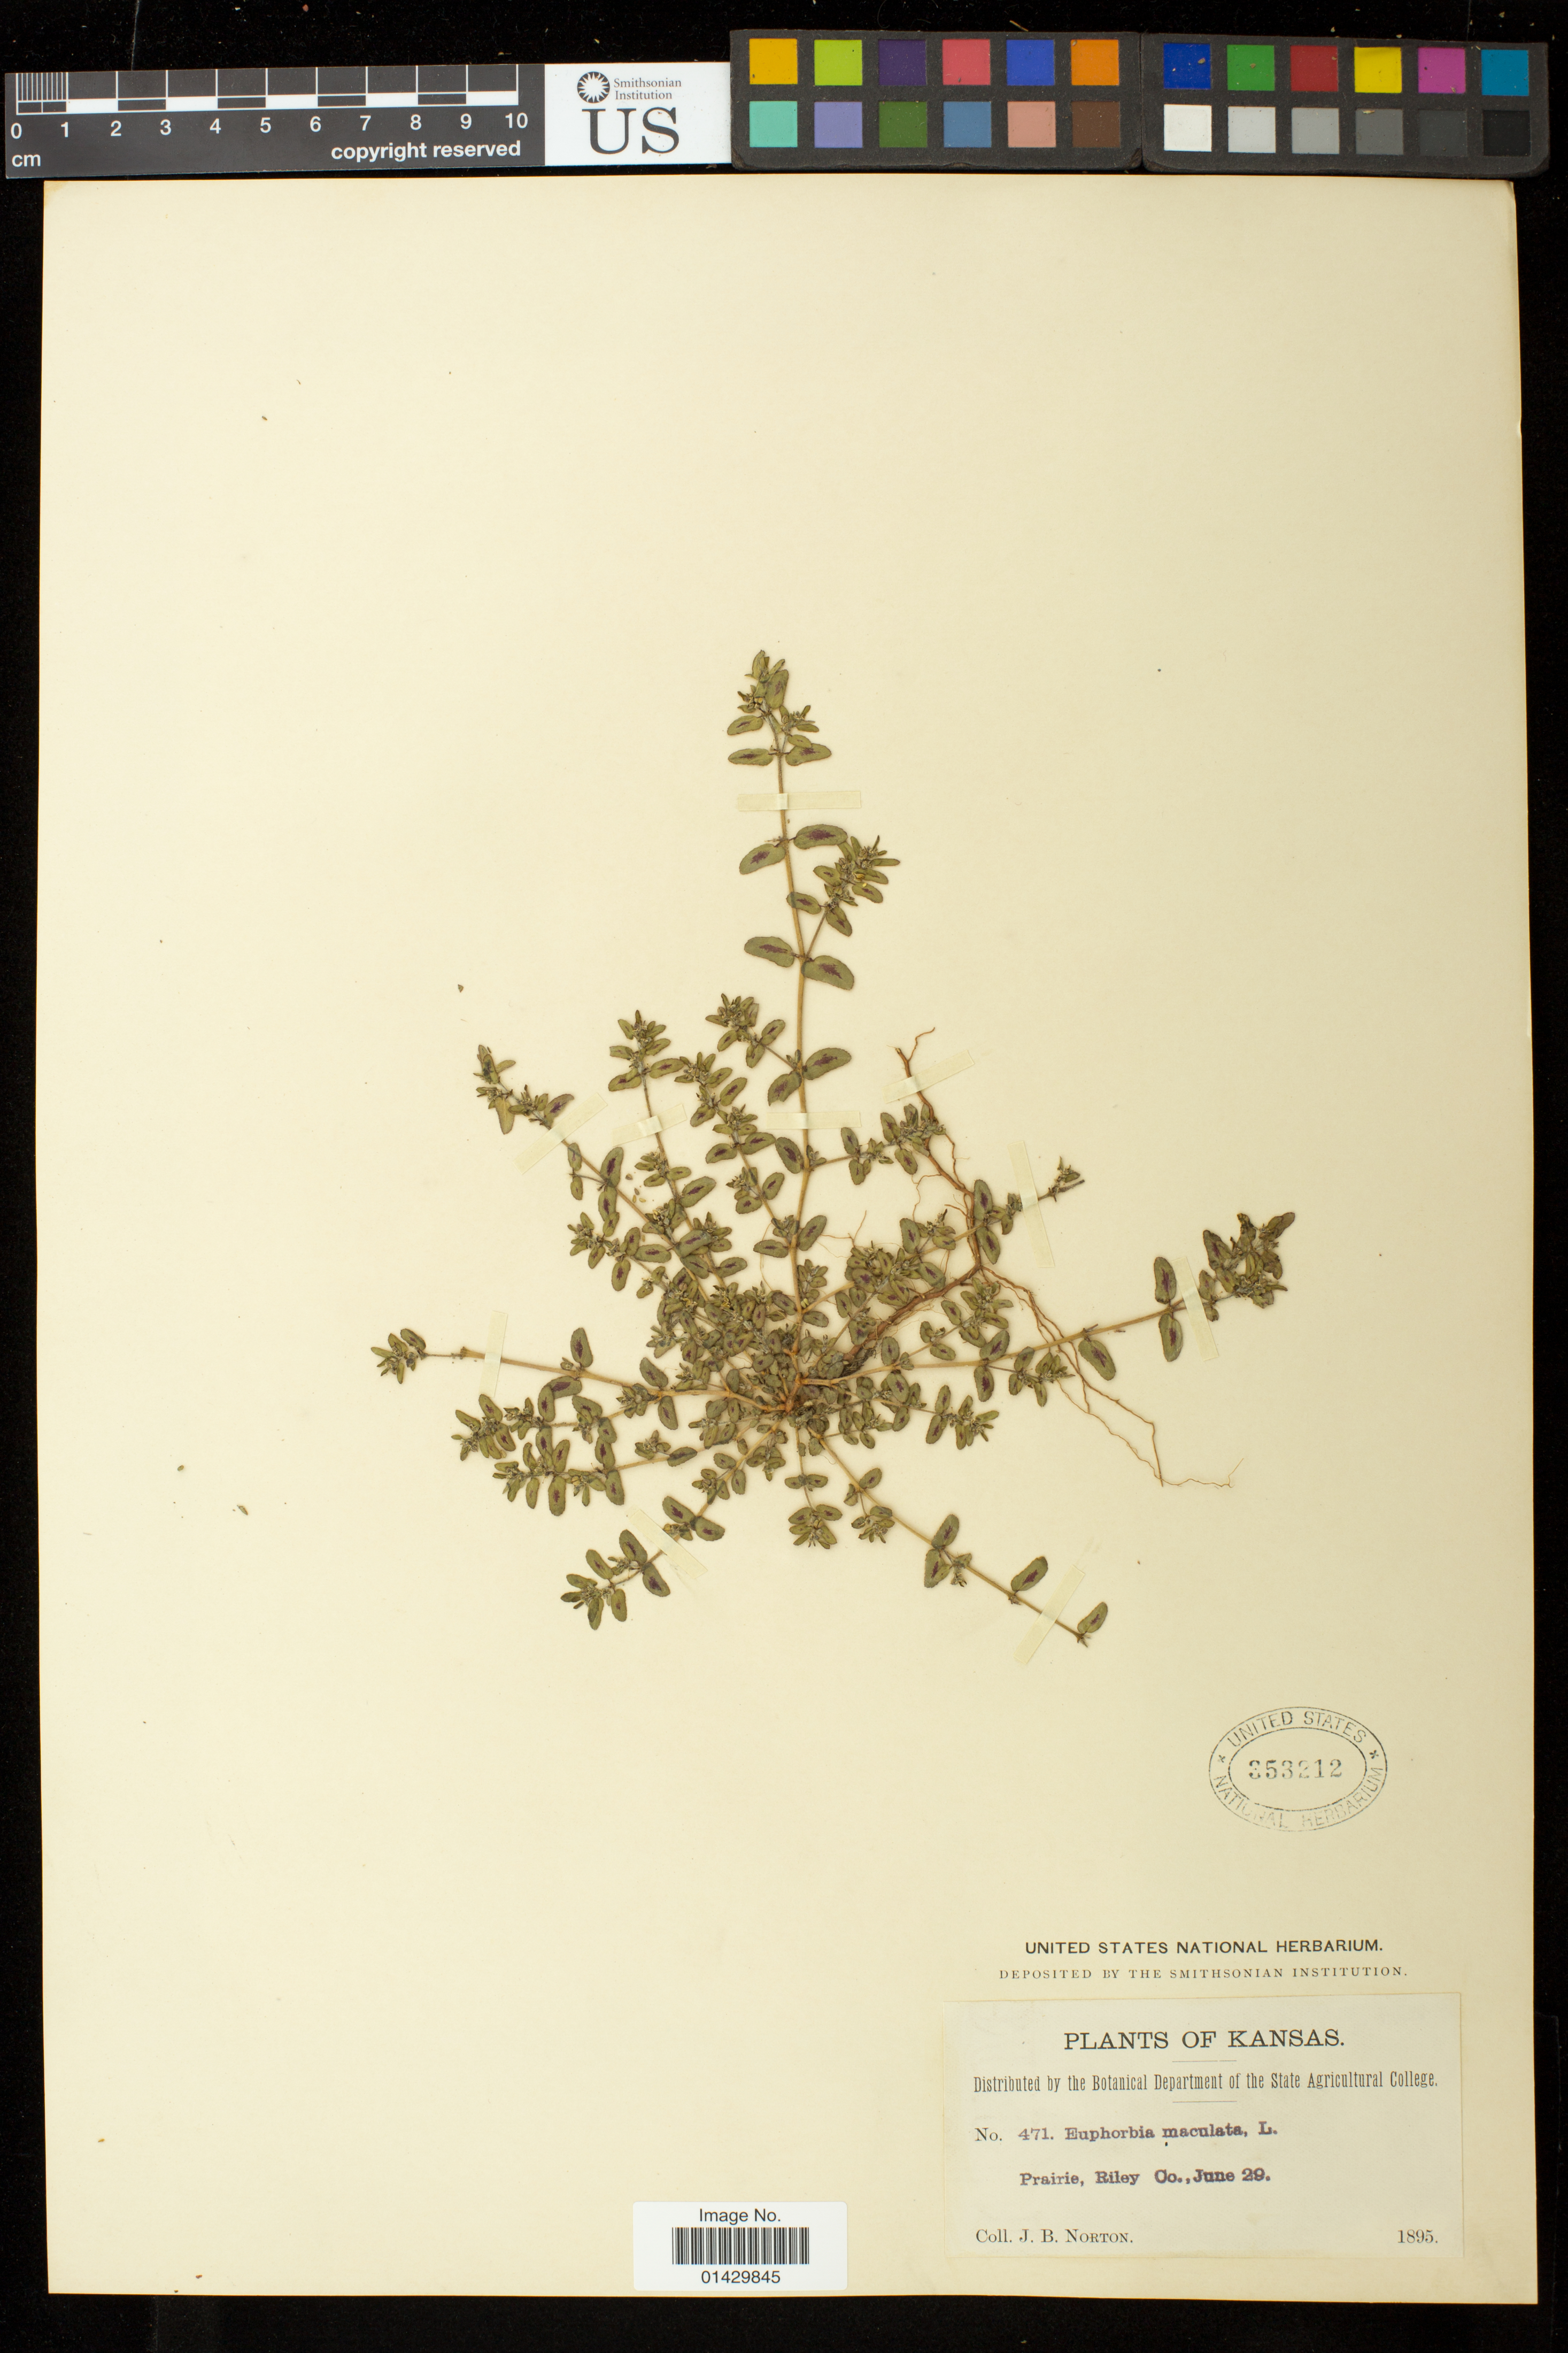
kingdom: Plantae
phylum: Tracheophyta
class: Magnoliopsida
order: Malpighiales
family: Euphorbiaceae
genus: Euphorbia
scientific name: Euphorbia maculata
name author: L.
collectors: J. Norton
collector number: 471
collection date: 1895-06-29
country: United States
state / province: Kansas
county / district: Riley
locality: Prairie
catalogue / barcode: US 353212